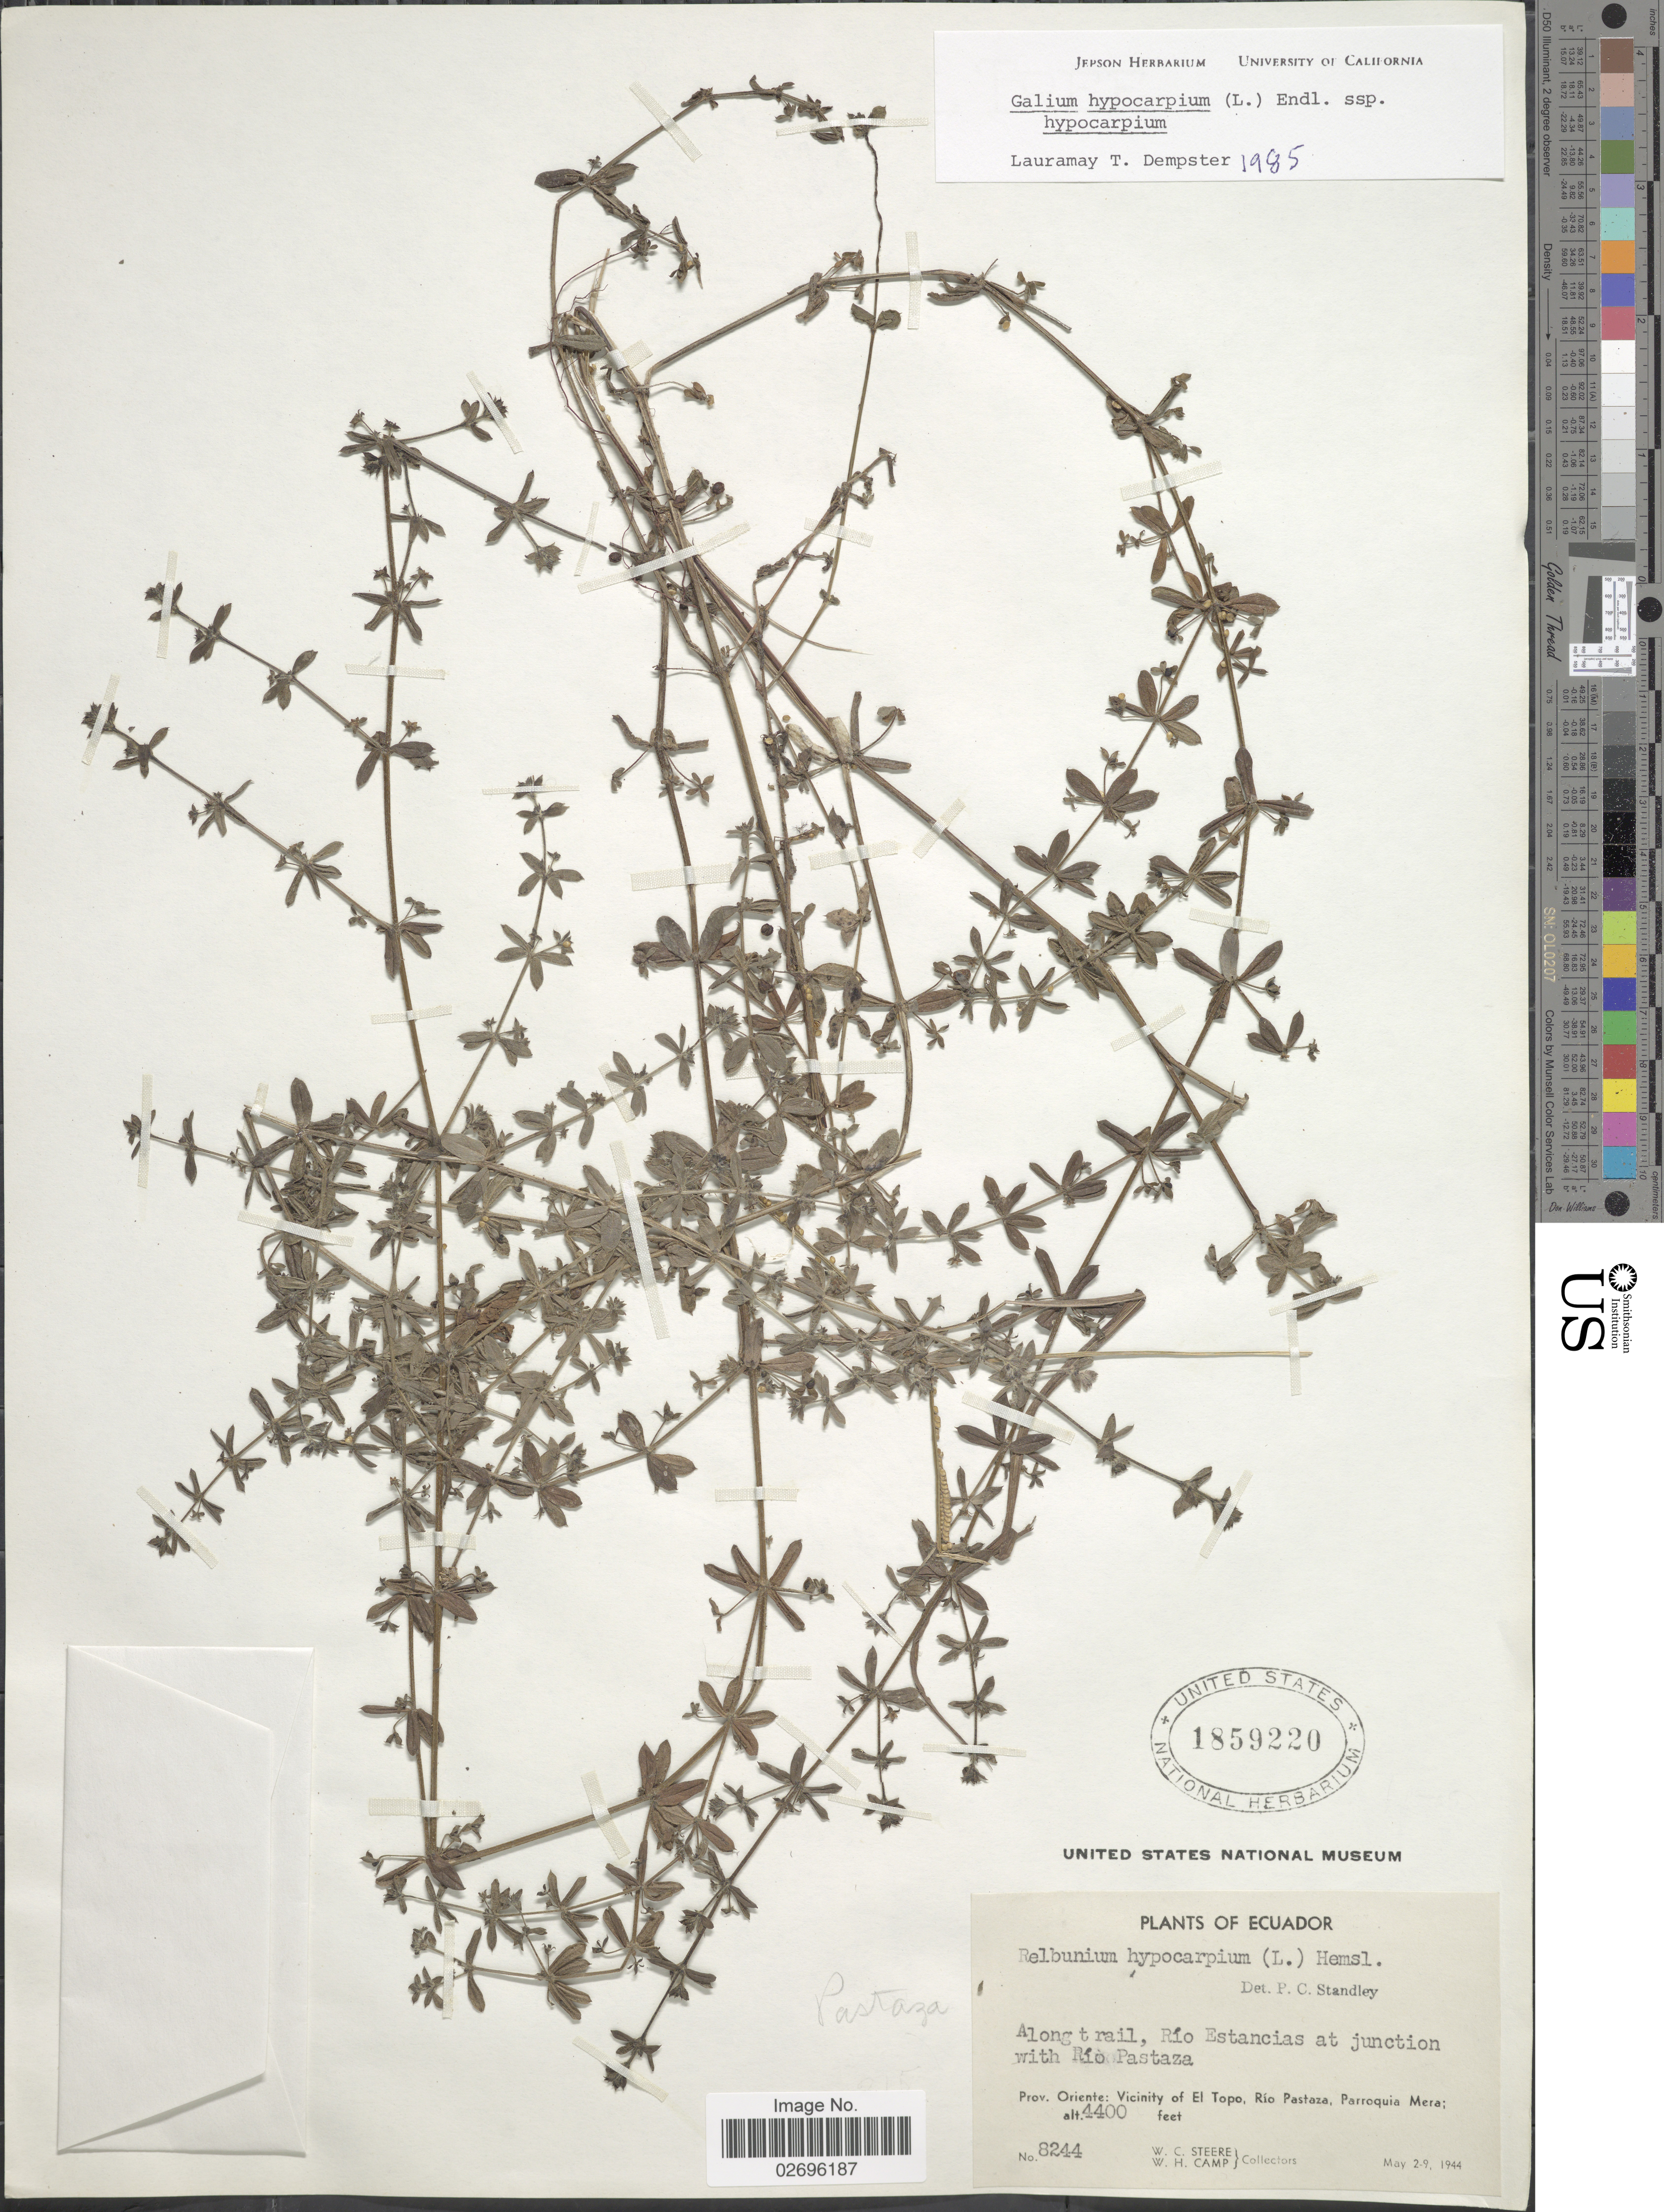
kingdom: Plantae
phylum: Tracheophyta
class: Magnoliopsida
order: Gentianales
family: Rubiaceae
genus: Galium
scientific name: Galium hypocarpium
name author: (L.) Endl. ex Griseb.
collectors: W. C. Steere & W. H. Camp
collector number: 8244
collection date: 1944-05-02/1944-05-09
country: Ecuador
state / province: Pastaza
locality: Along trail, Río Estancias at junction with Río Pastaza. Prov. Oriente: Vicinity of El Topo, Río Pastaza, Parroquia Mera.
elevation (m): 1341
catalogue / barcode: US 1859220